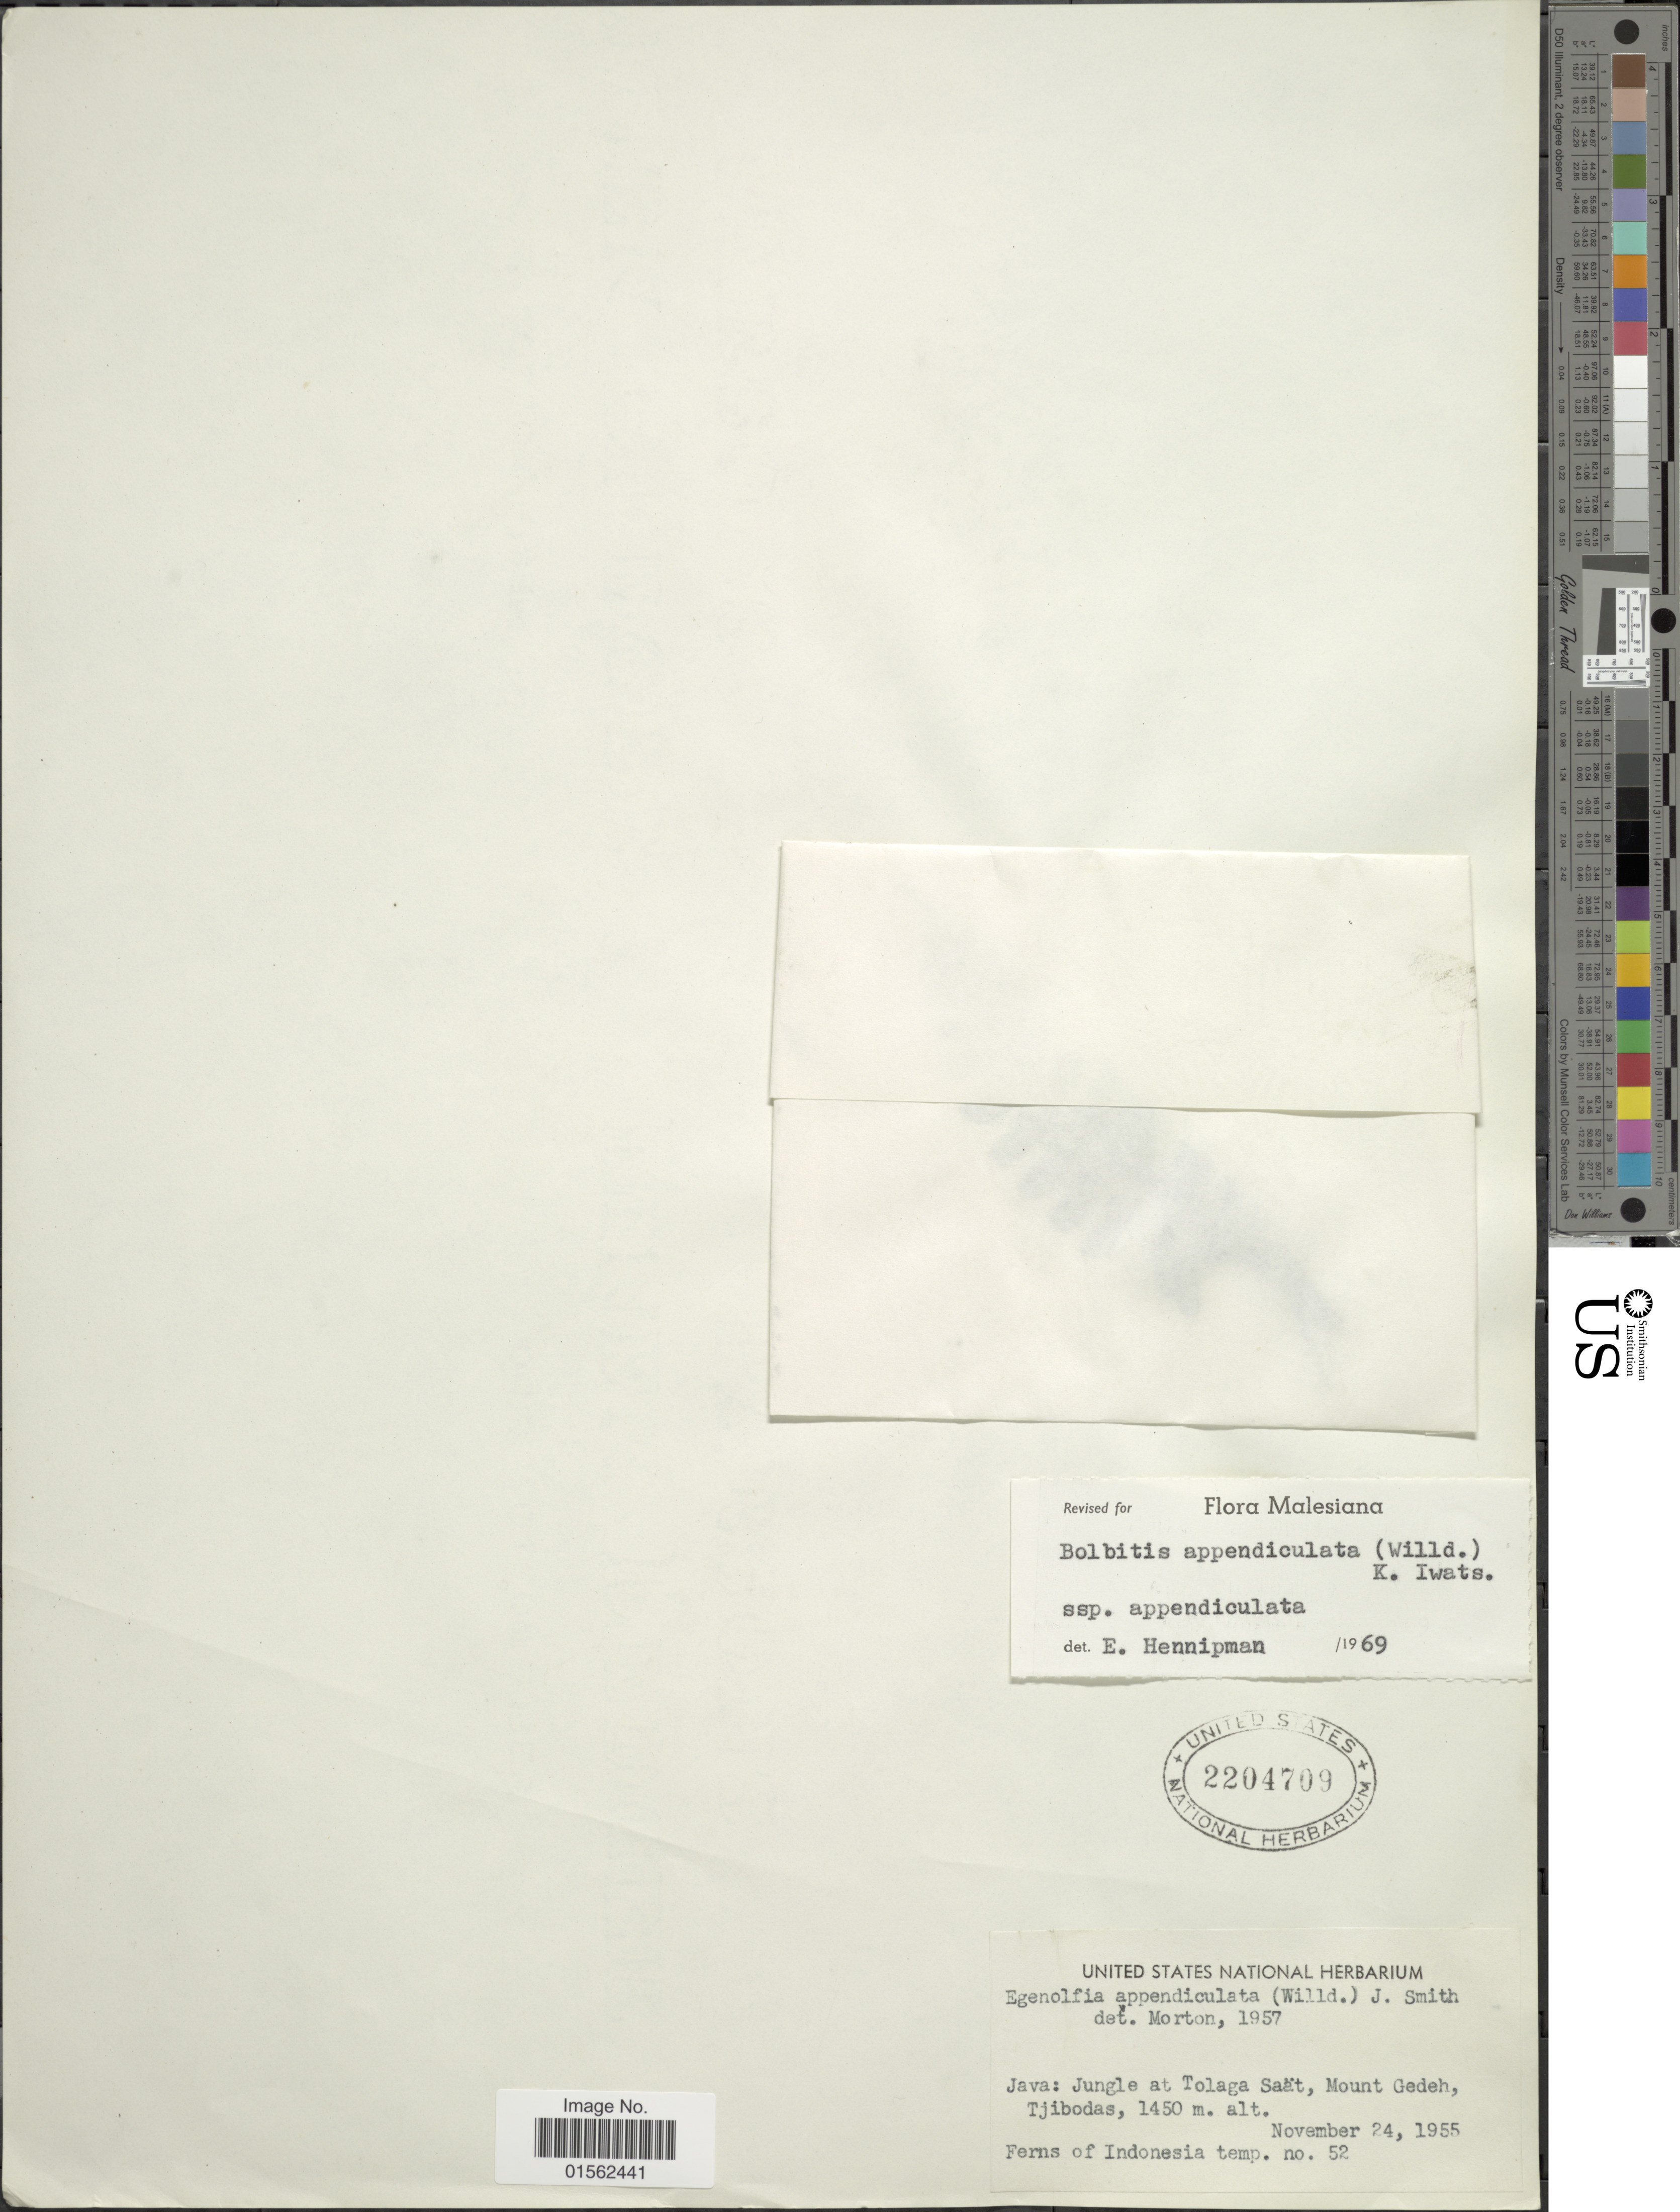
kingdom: Plantae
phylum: Tracheophyta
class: Polypodiopsida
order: Polypodiales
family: Dryopteridaceae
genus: Bolbitis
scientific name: Bolbitis appendiculata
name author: (Willd.) K. Iwats.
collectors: U.S. National Herbarium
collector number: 52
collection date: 1955-11-24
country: Indonesia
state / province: Java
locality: Jungle at Tolaga Saät, Mount Gadeh, Tjibodas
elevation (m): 1450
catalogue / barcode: US 2204709